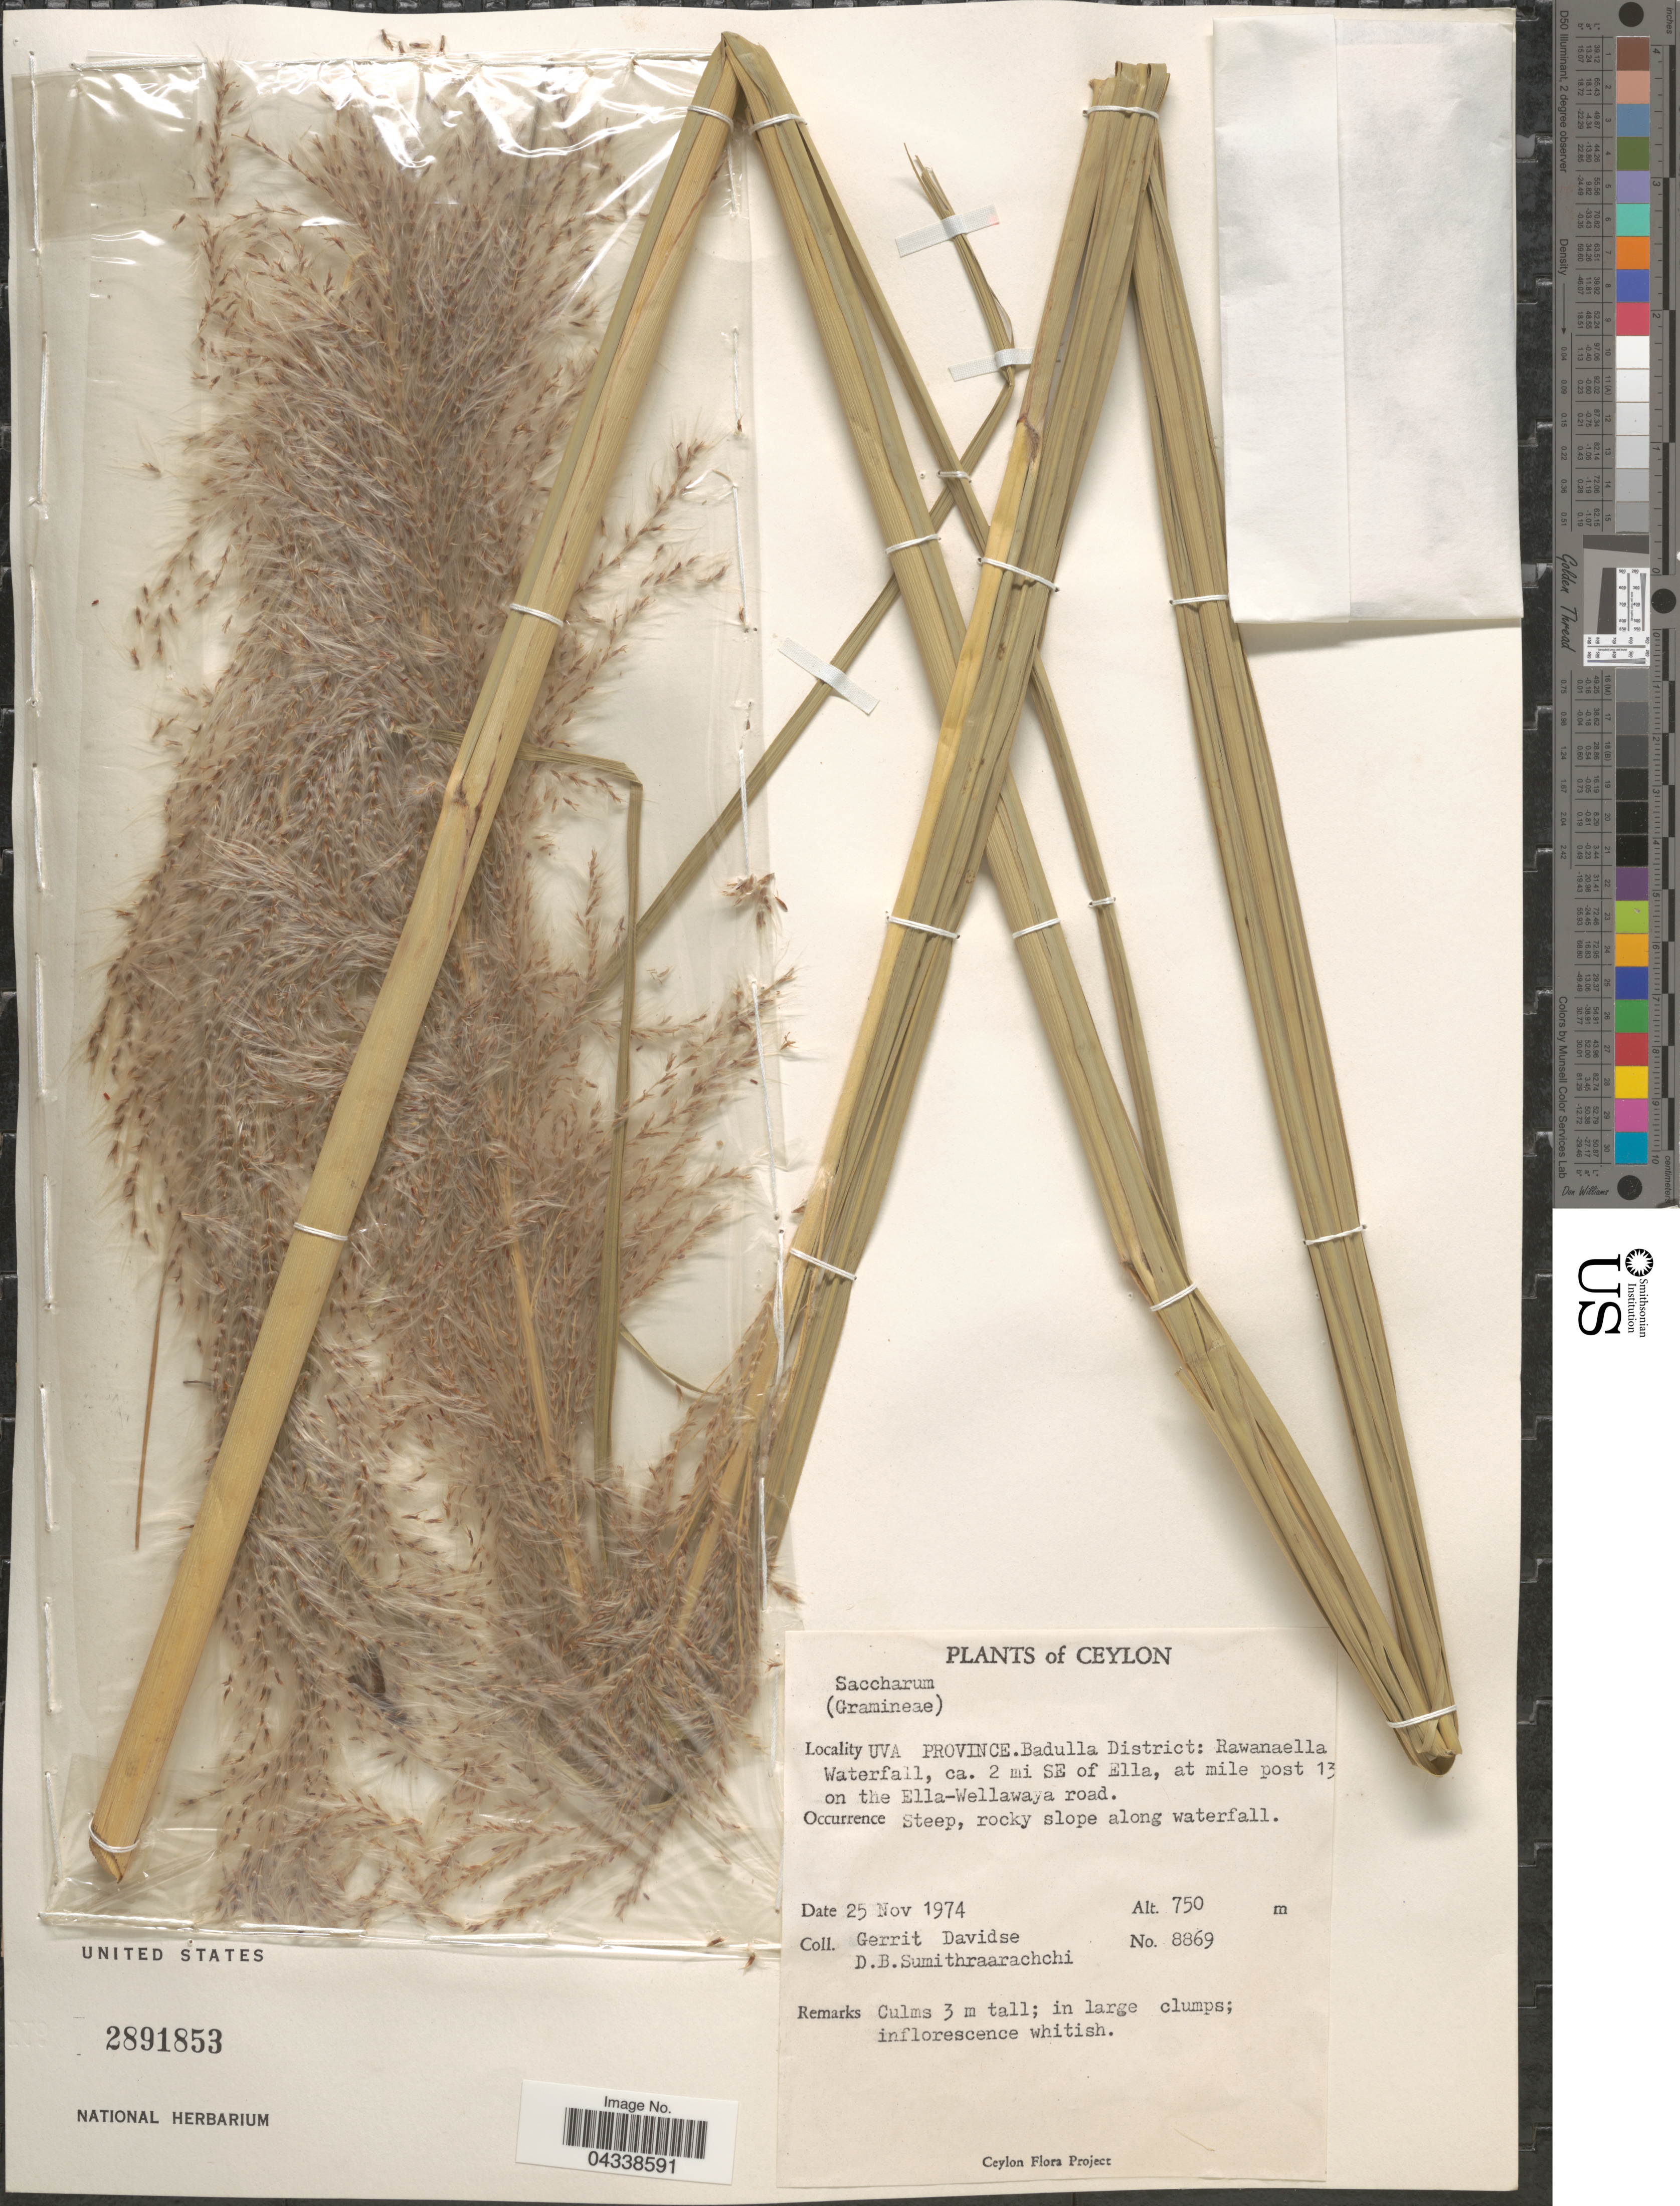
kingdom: Plantae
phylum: Tracheophyta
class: Liliopsida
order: Poales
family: Poaceae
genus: Saccharum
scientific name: Saccharum sp.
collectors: G. Davidse & D. B. Sumithraarachchi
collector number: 8869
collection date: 1974-11-25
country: Sri Lanka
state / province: Uva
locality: Ceylon. Badulla District: Rawanaella Waterfall, ca. 2 mi SE of Ella, at mile post 13 on the Ella-Wellawaya road.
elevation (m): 750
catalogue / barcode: US 2891853